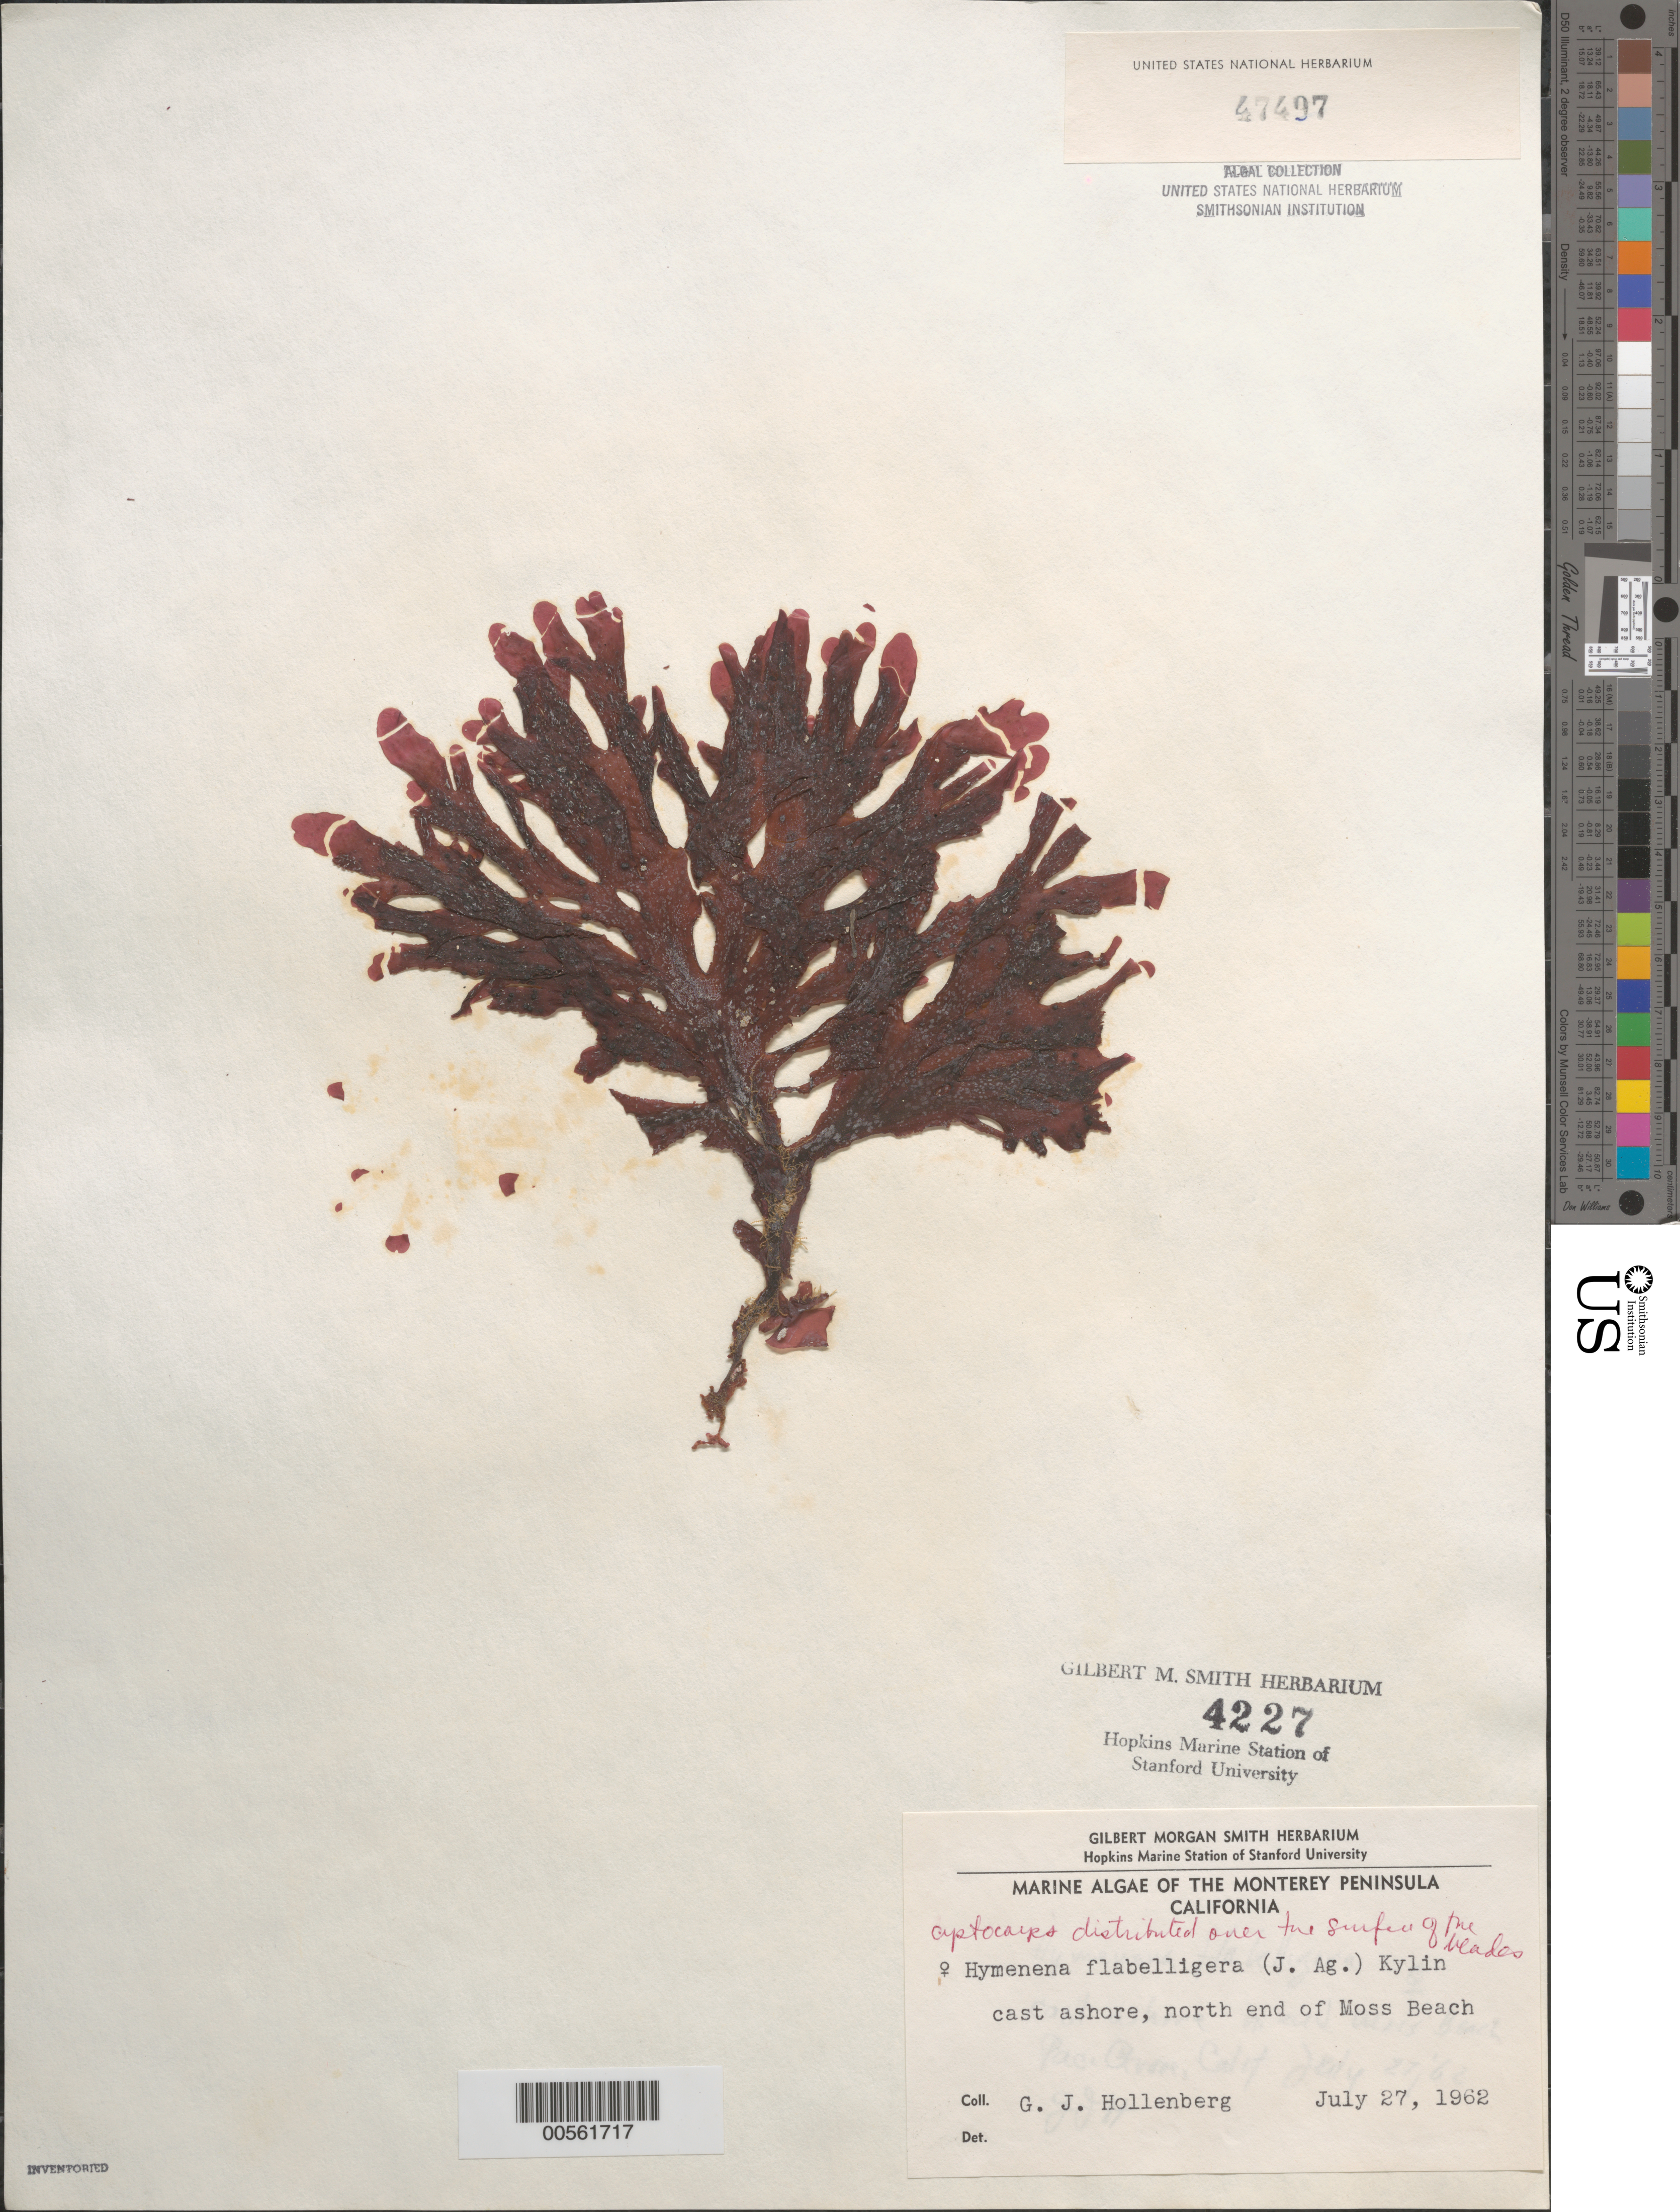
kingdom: Plantae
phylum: Rhodophyta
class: Florideophyceae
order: Ceramiales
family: Delesseriaceae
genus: Hymenena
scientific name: Hymenena flabelligera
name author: (J. Agardh) Kylin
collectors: G. Hollenberg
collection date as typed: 27 Jul 1962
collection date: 1962-07-27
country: United States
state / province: California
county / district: Monterey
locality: Moss Beach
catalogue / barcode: US 47497